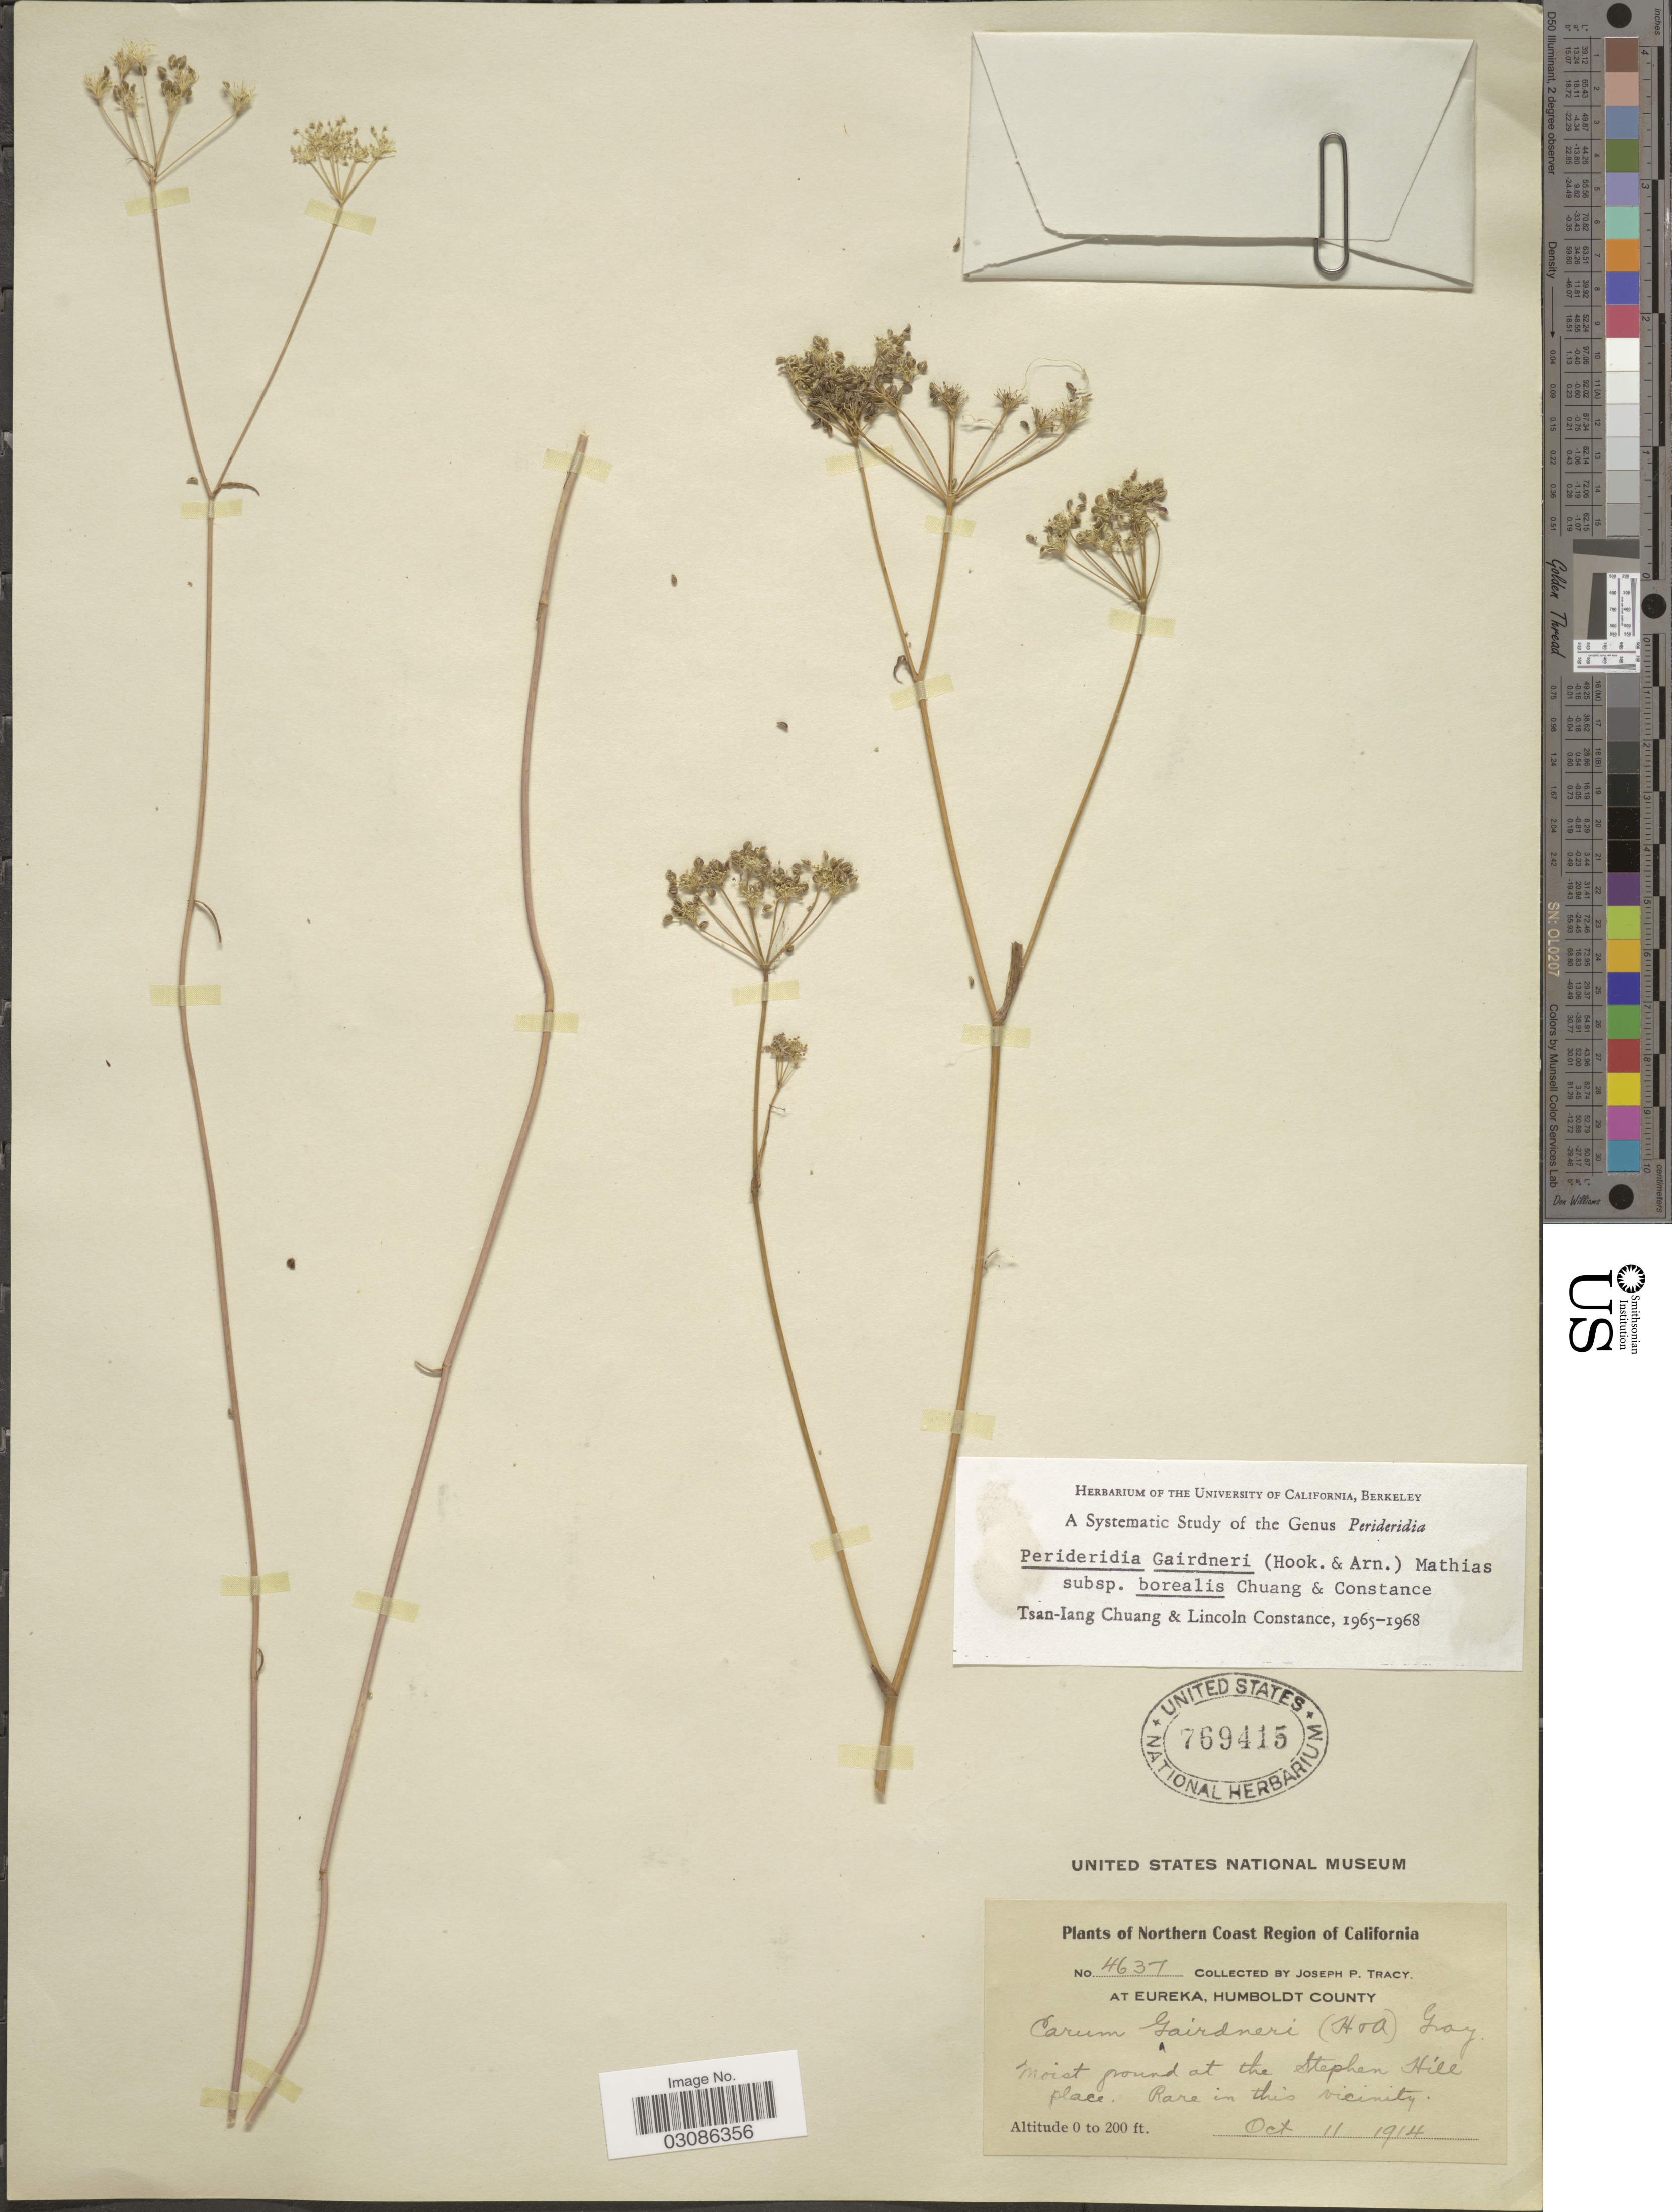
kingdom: Plantae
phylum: Tracheophyta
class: Magnoliopsida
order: Apiales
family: Apiaceae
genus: Perideridia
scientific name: Perideridia gairdneri subsp. borealis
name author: T.I. Chuang & Constance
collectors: J. Tracy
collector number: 4637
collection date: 1914-10-11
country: United States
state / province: California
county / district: Humboldt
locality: Northern Coast Region of California, At Eureka, Humboldt County, Moist ground at the Stephen Hill place.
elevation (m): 0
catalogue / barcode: US 769415